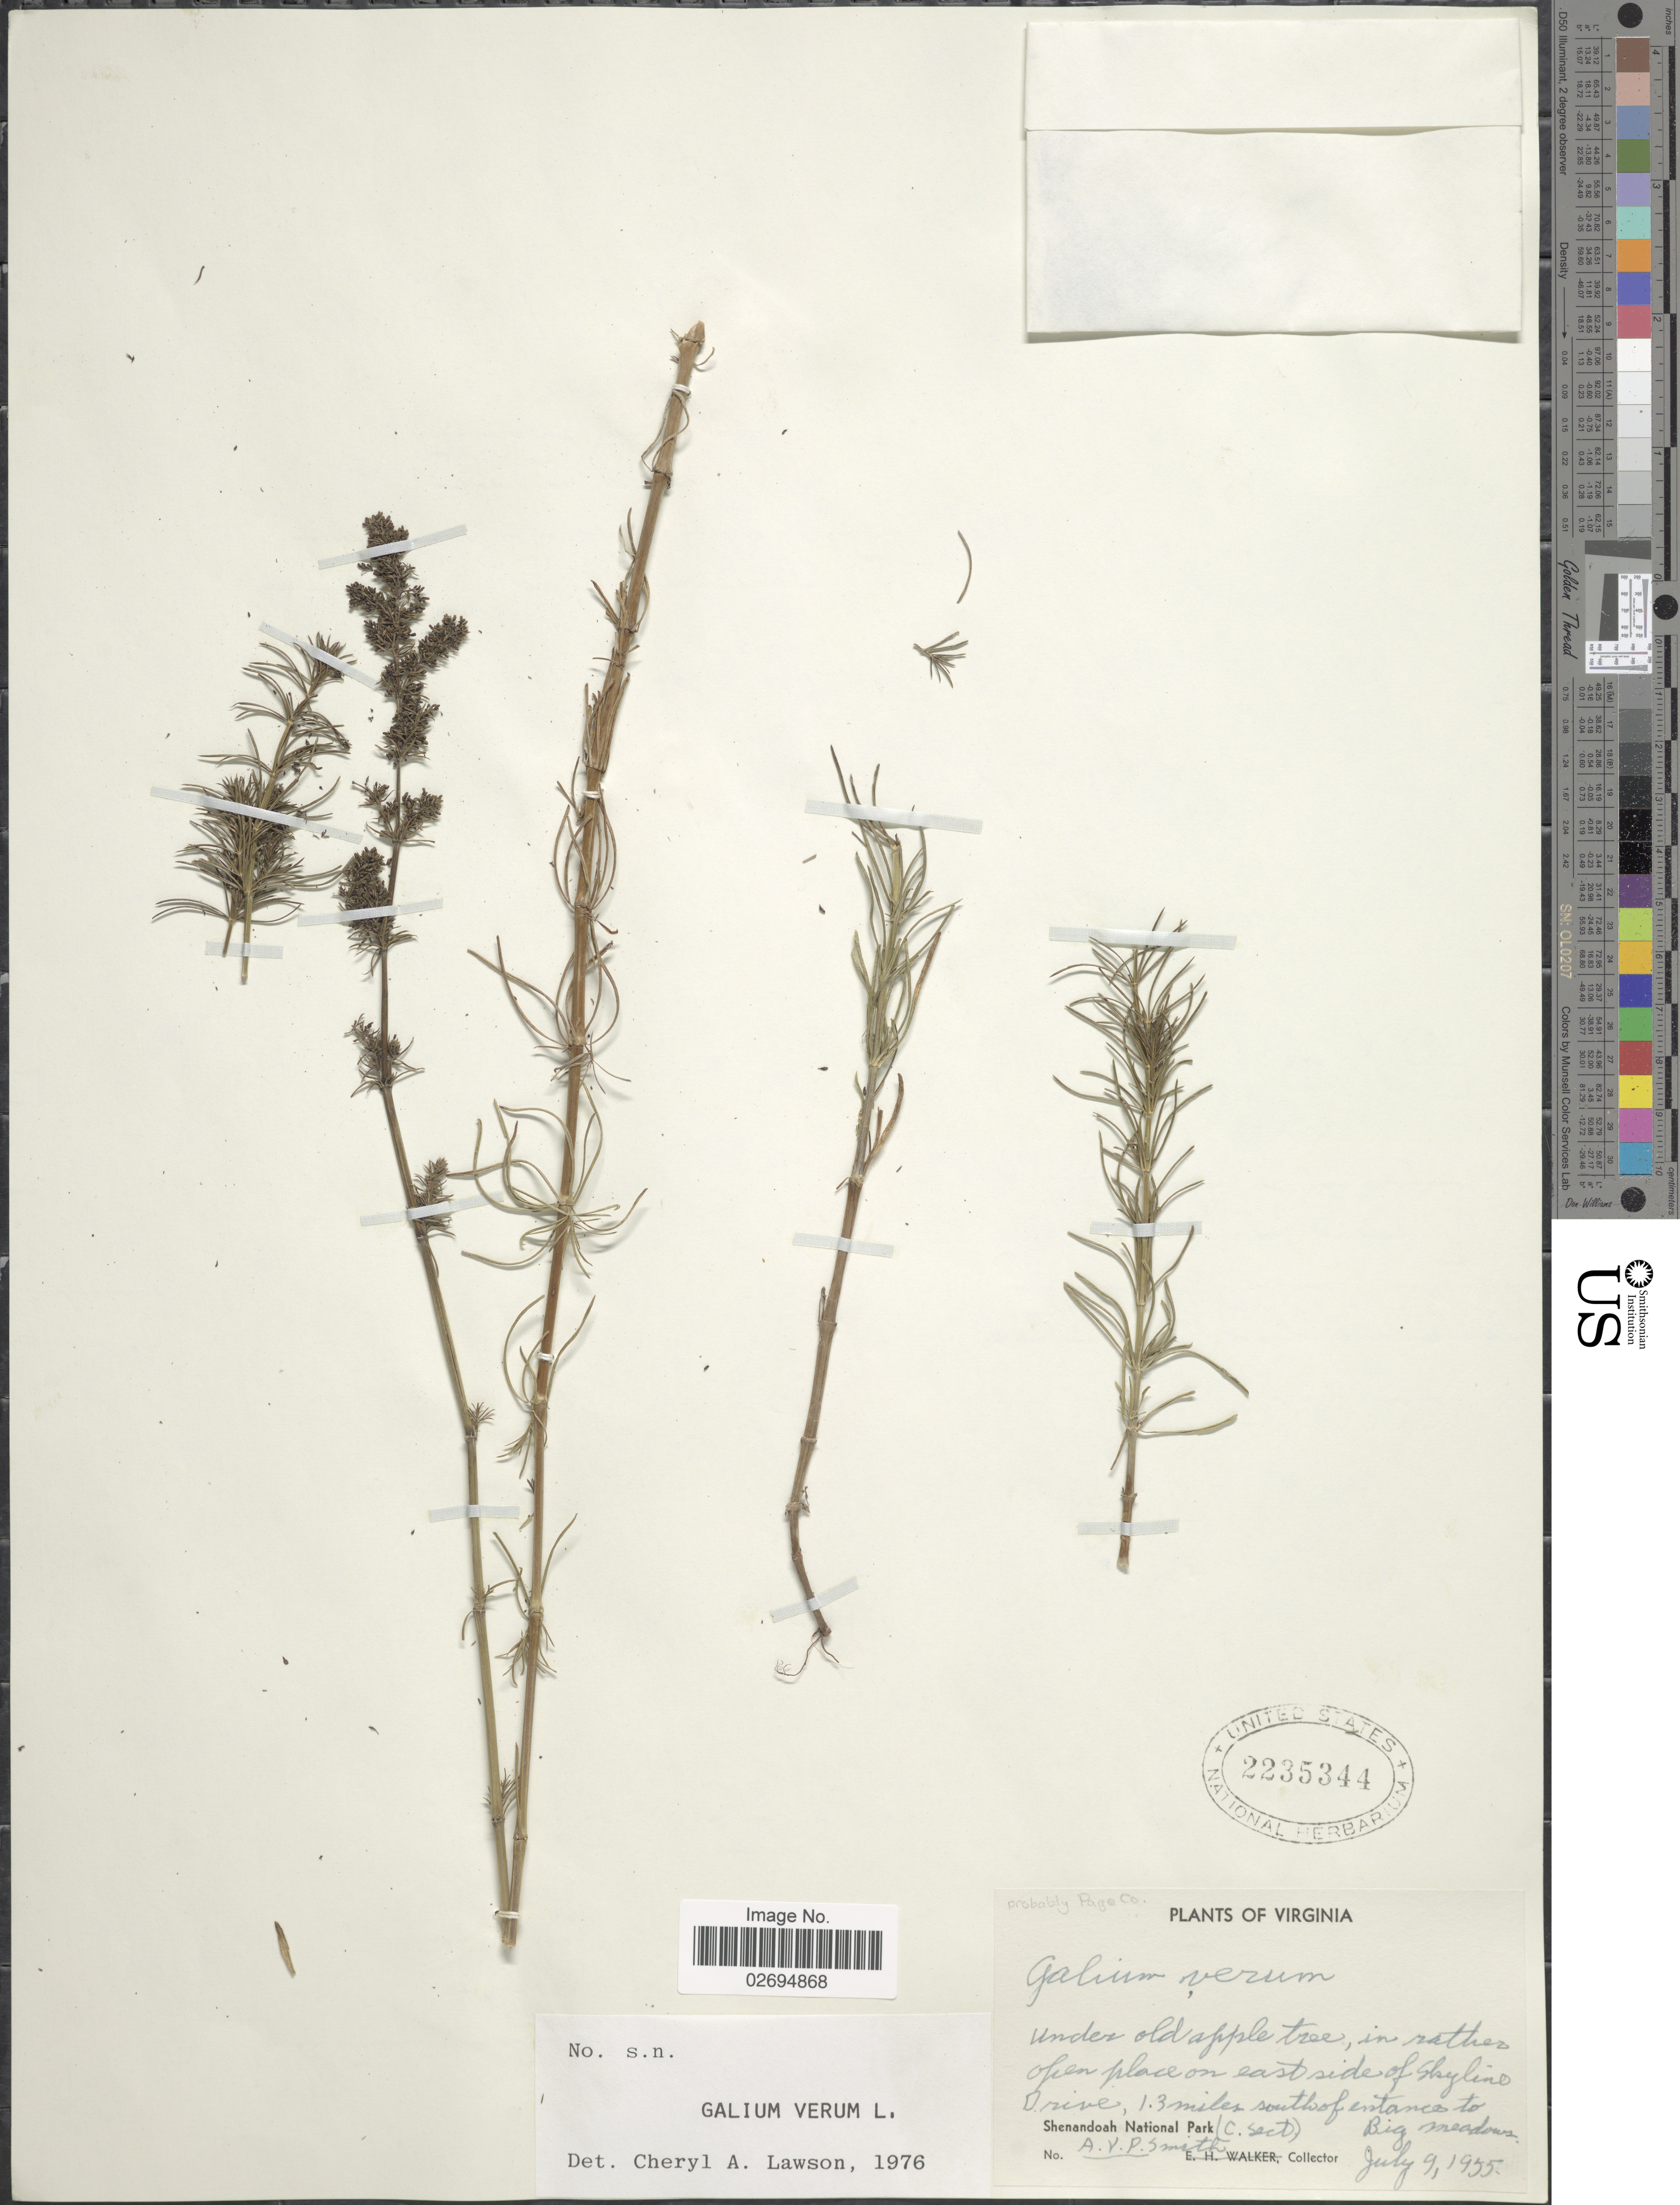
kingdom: Plantae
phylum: Tracheophyta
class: Magnoliopsida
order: Gentianales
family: Rubiaceae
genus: Galium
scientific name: Galium verum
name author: L.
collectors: A. V. P. Smith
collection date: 1955-07-09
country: United States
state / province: Virginia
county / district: Page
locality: Probably Page Co., in rather open place on east side of Skyline Drive, 1.3 miles south of entrance to Big Meadows, Shenandoah National Park (C. sect)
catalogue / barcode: US 2235344